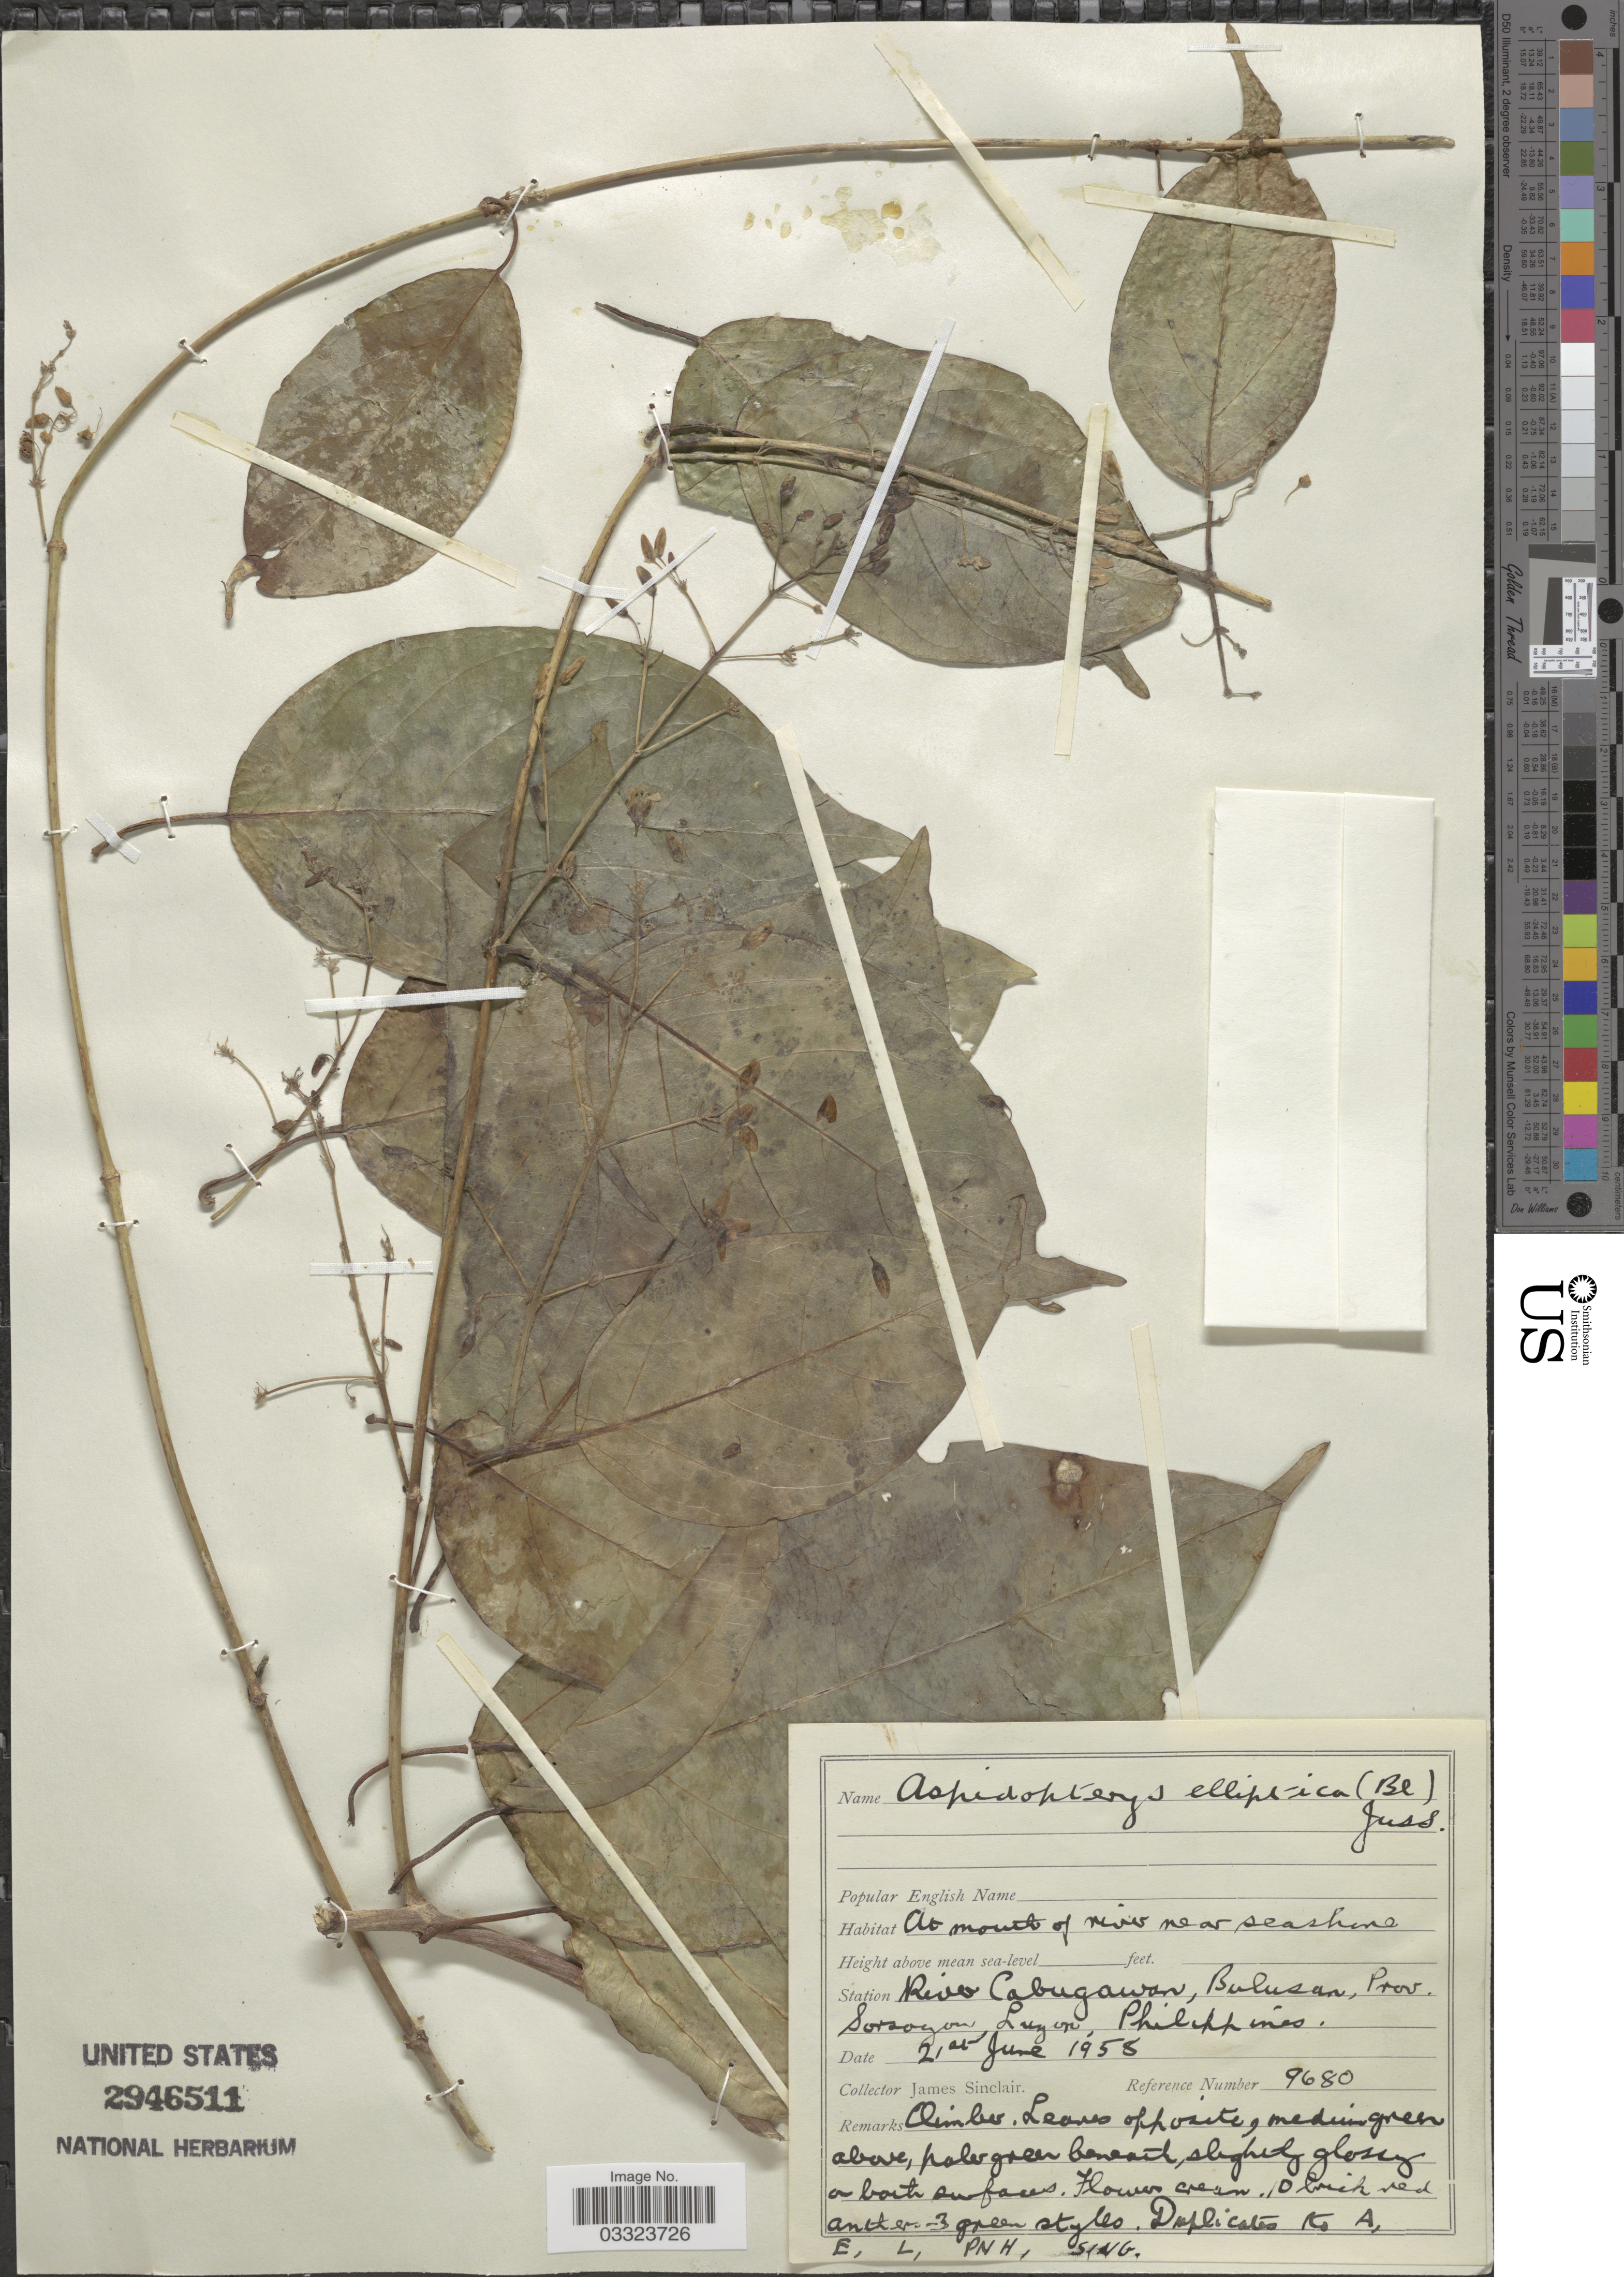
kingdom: Plantae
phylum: Tracheophyta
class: Magnoliopsida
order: Malpighiales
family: Malpighiaceae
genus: Aspidopterys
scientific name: Aspidopterys elliptica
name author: (Blume) Juss.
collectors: J. Sinclair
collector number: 9680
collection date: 1958-06-21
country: Philippines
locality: Station River Cabuyawan, Bulusan, Prov. Sorsogon, Luzon.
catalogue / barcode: US 2946511